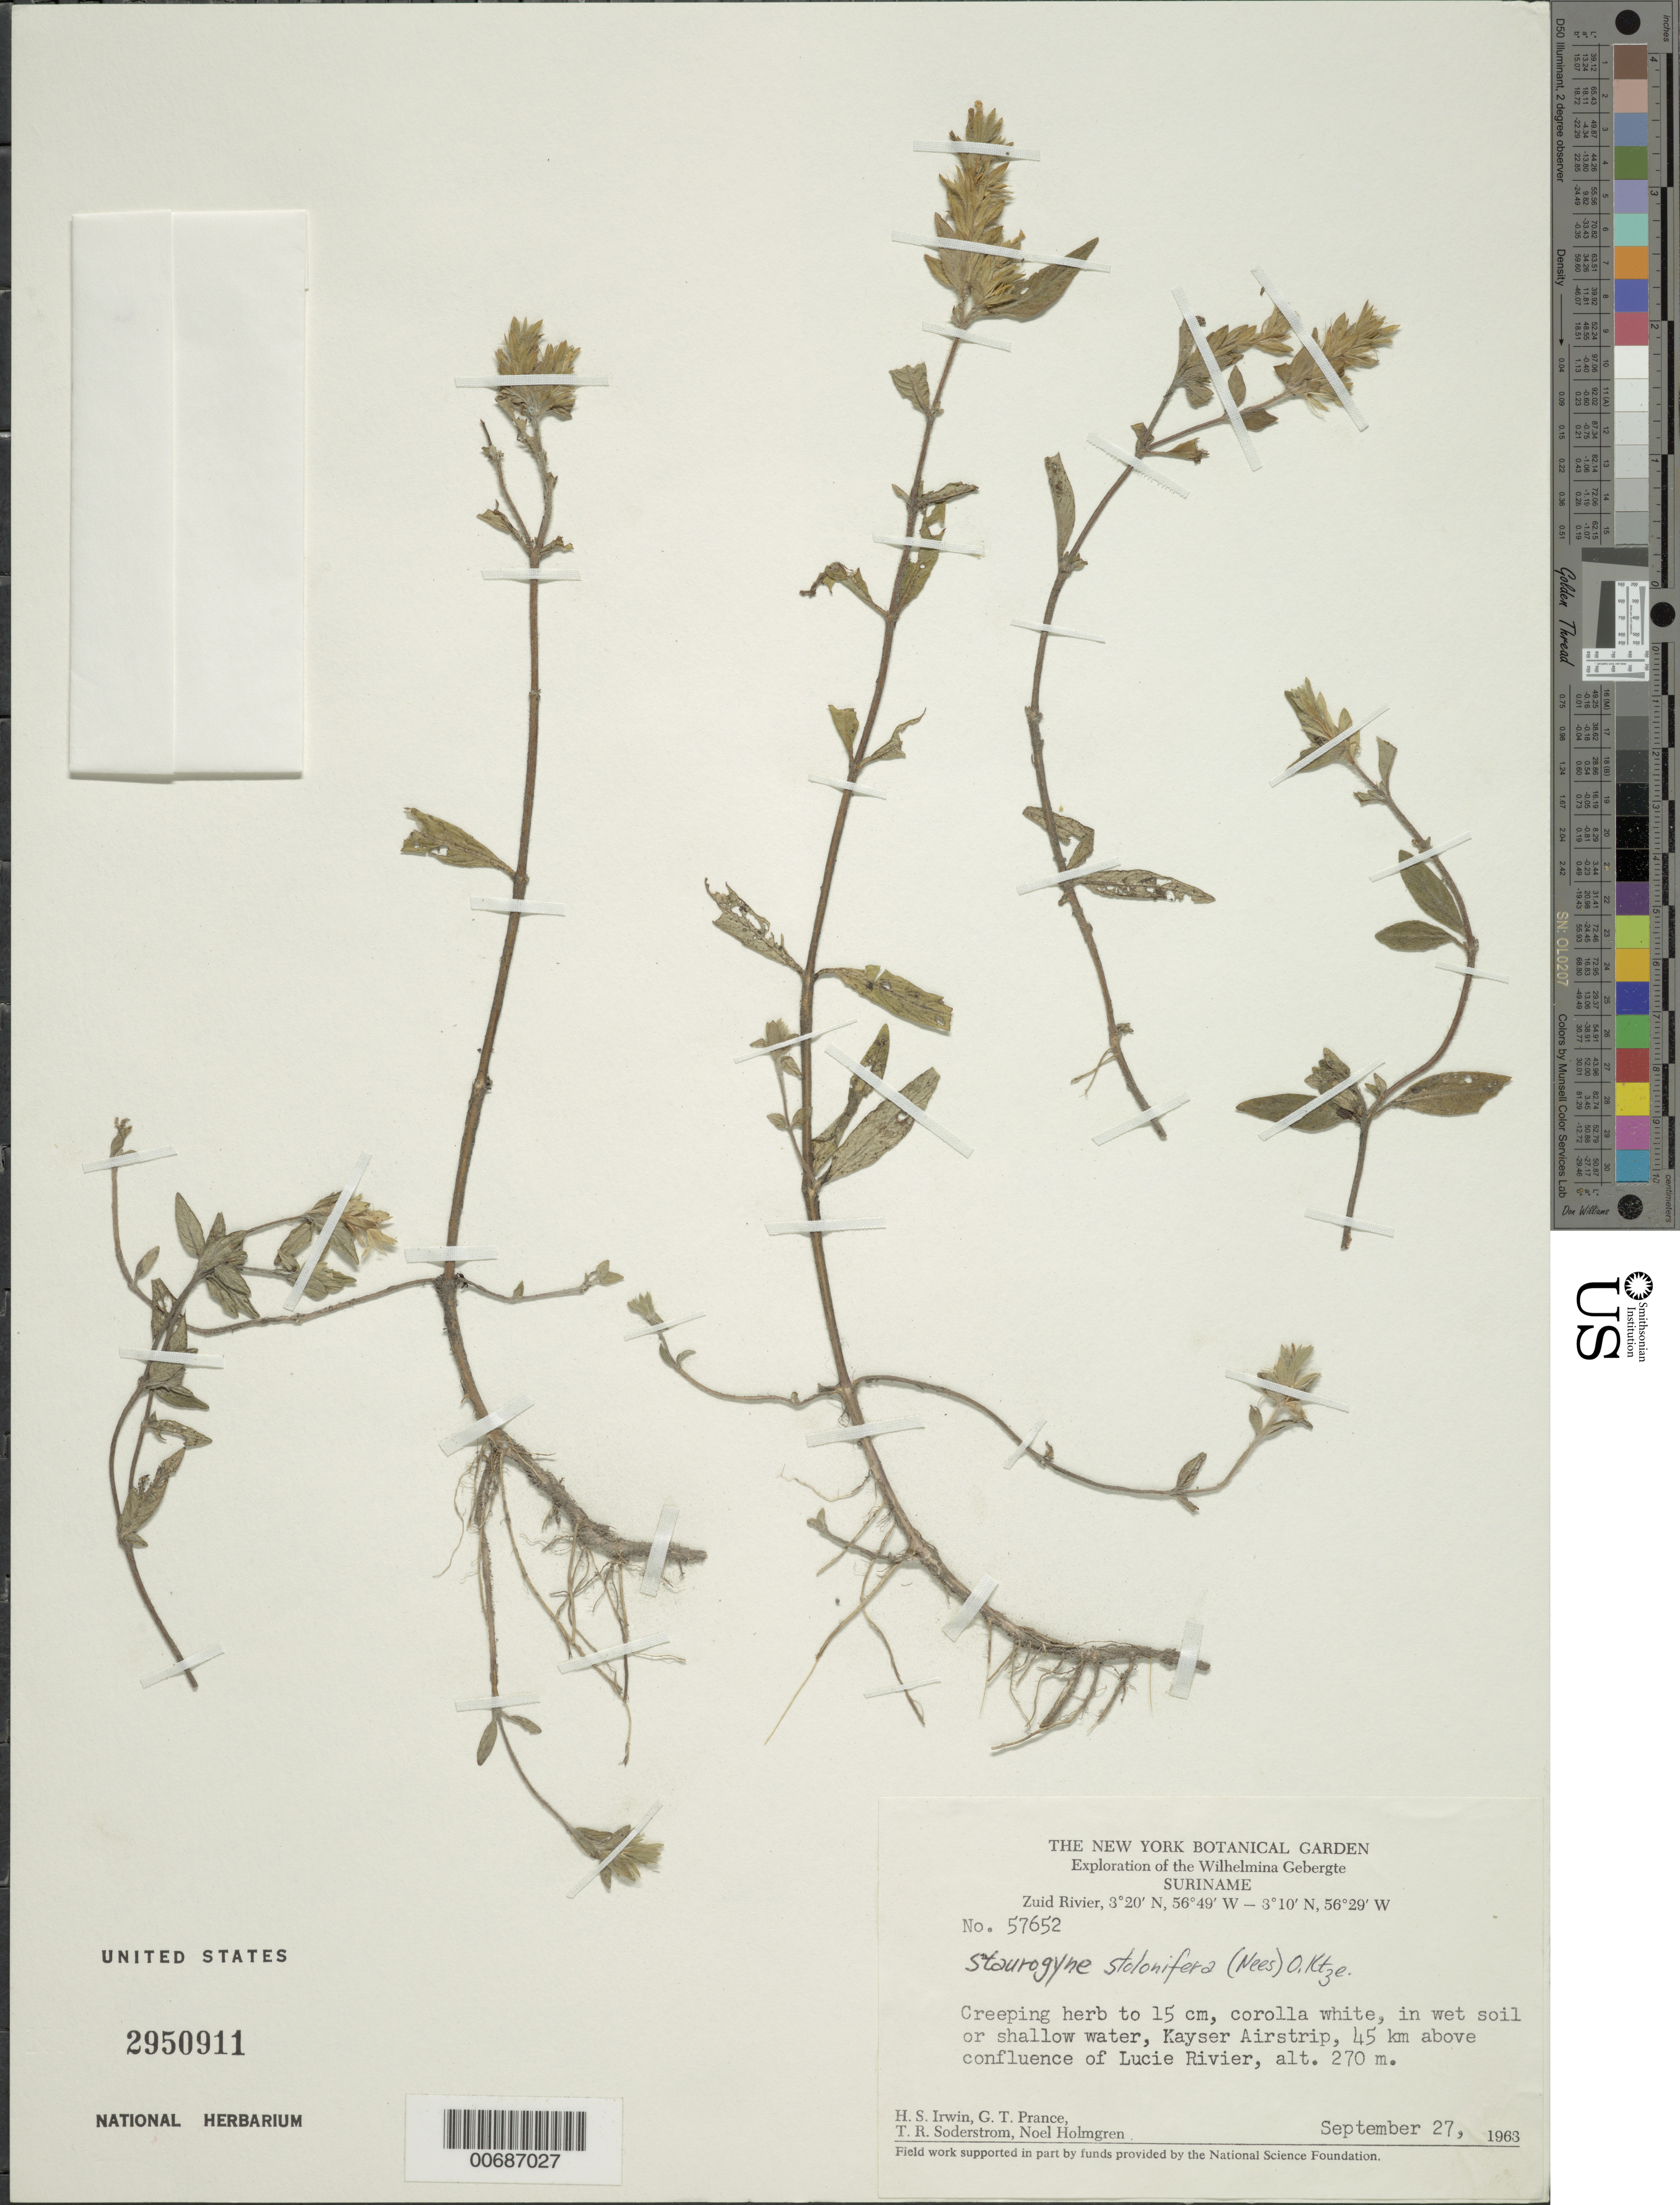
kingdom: Plantae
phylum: Tracheophyta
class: Magnoliopsida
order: Lamiales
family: Acanthaceae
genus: Staurogyne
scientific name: Staurogyne stolonifera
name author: (Nees) Kuntze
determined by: Irwin, Howard S.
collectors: H. Irwin, G. T. Prance, T. R. Soderstrom & N. H. Holmgren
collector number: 57652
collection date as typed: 27-Sep-63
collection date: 1963-09-27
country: Suriname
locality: Kayser Airstrip, Zuid R., 45 km above confl. with Lucie R., Wilhelmina Gebergte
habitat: Wet soil or shallow water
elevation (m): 270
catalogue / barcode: US 2950911